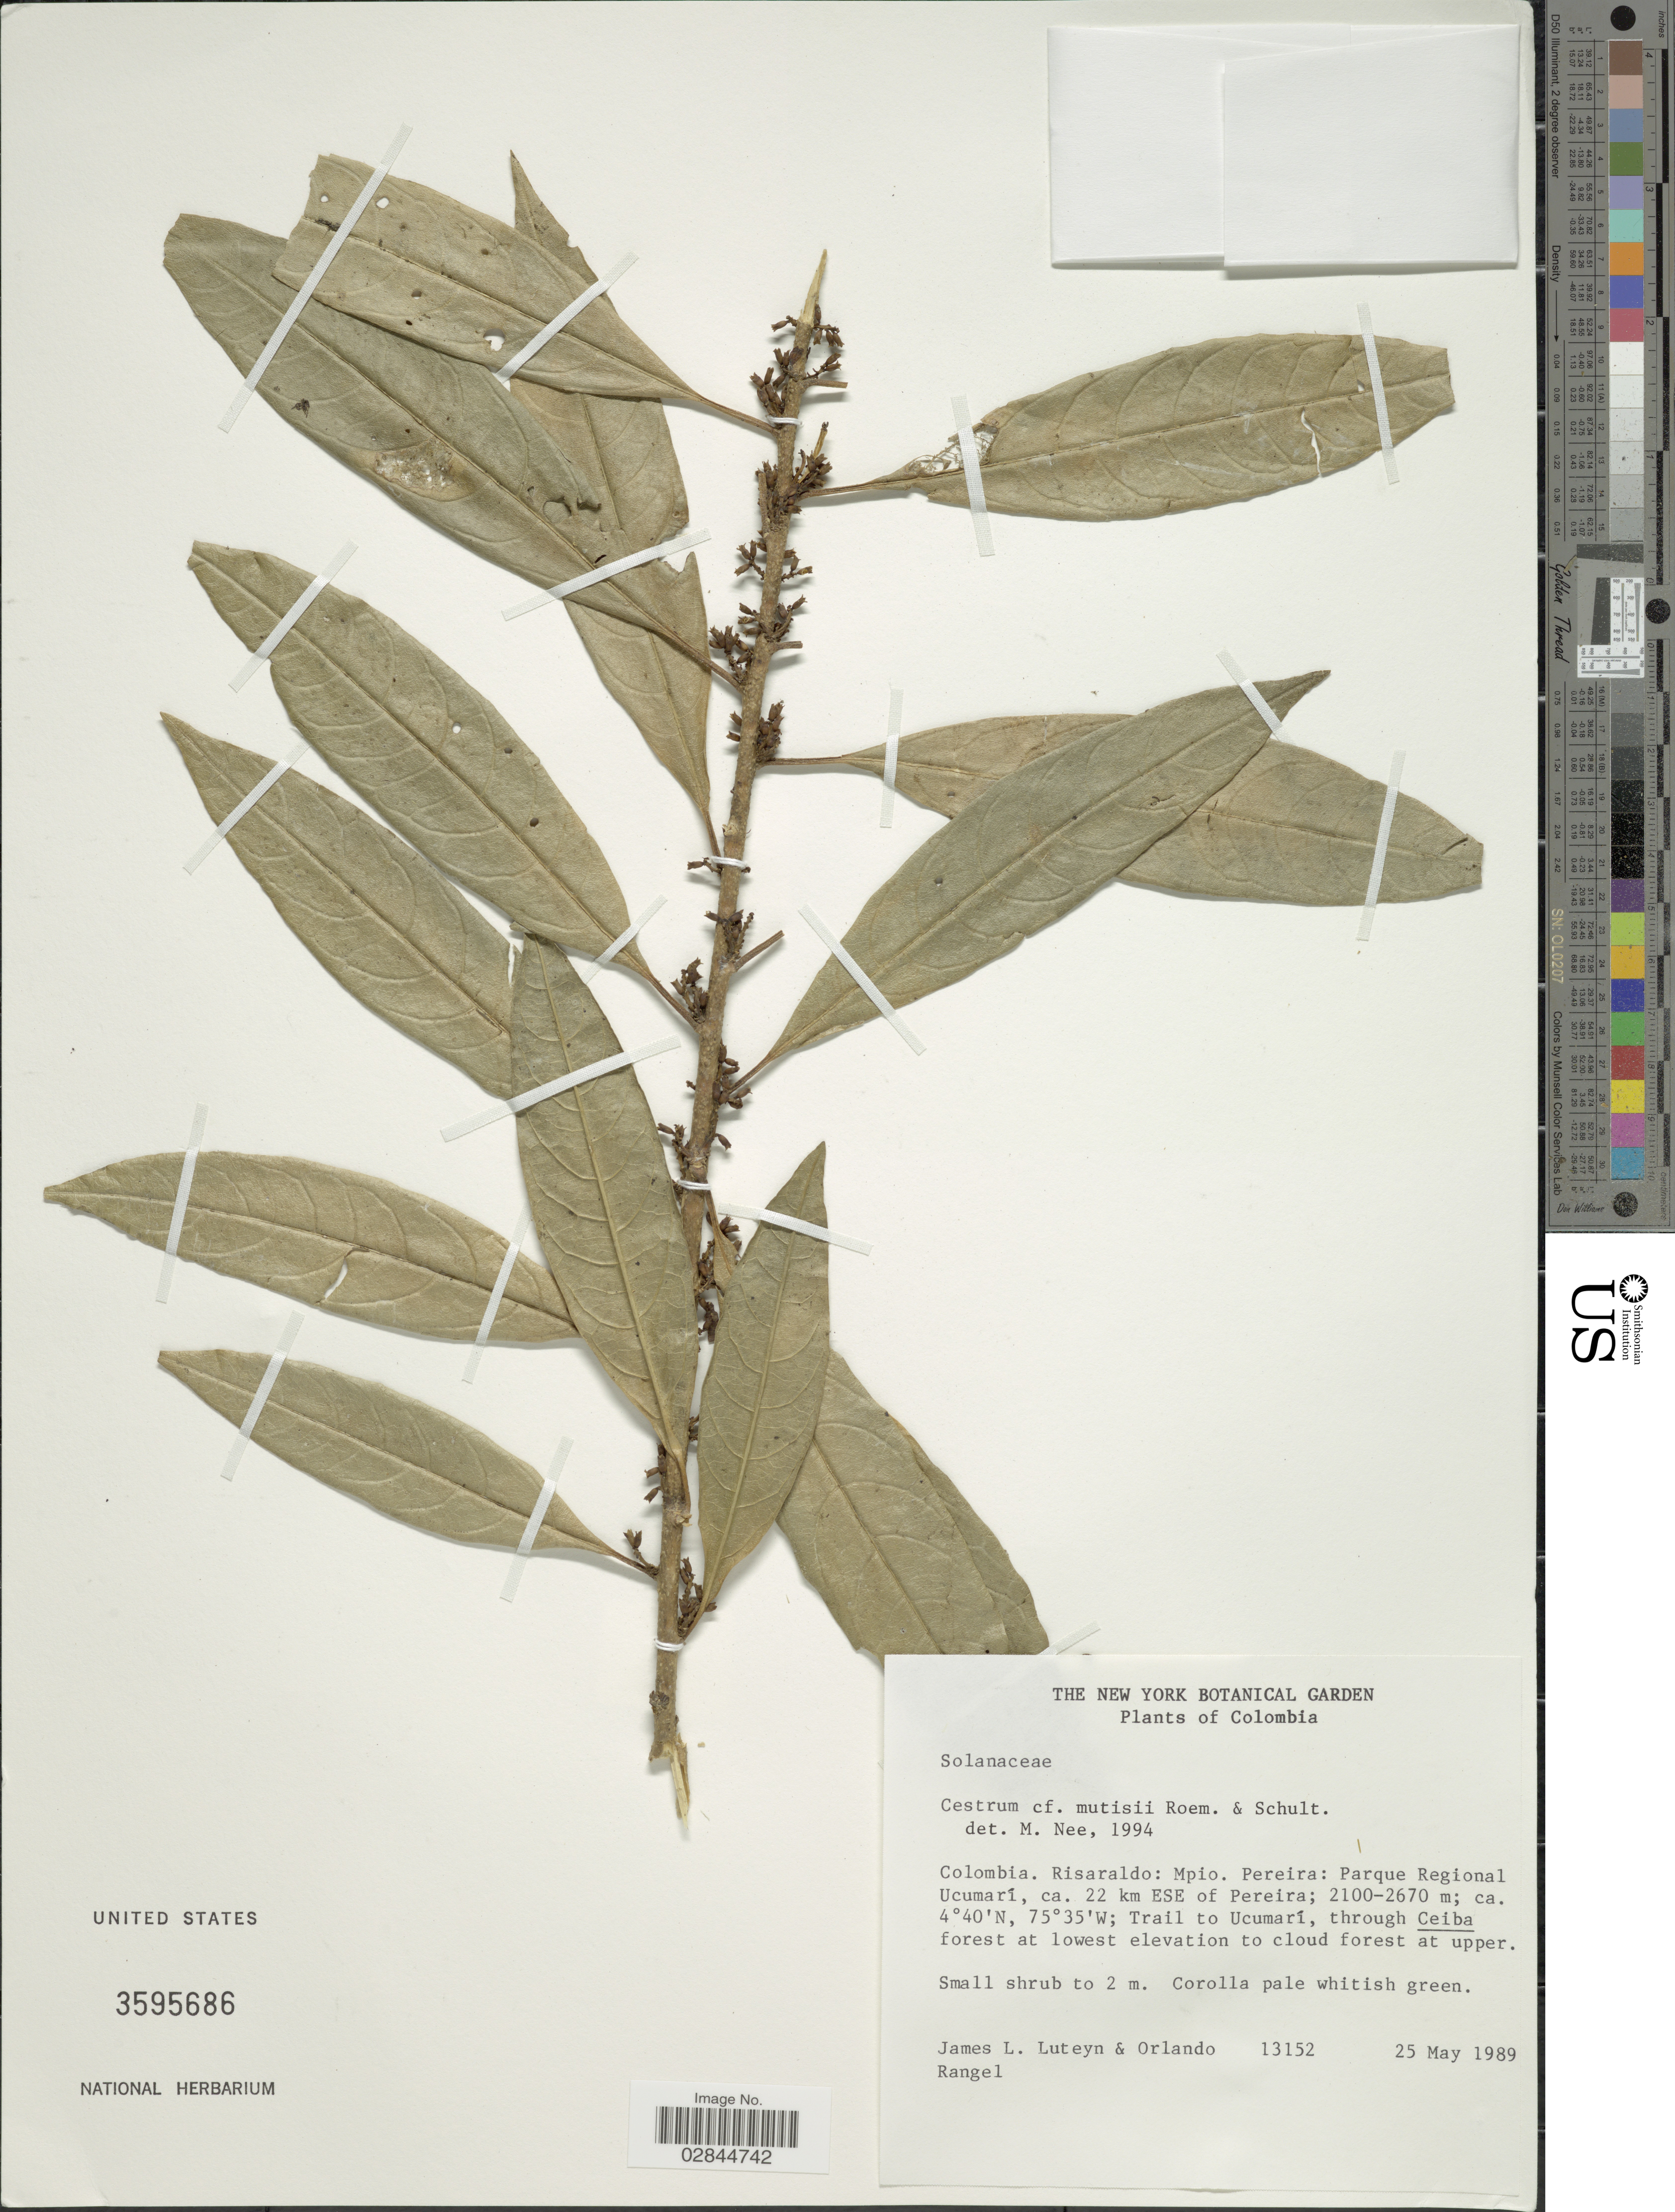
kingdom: Plantae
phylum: Tracheophyta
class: Magnoliopsida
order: Solanales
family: Solanaceae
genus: Cestrum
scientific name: Cestrum mutisii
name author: Willd. ex Roem. & Schult.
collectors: J. L. Luteyn & O. Rangel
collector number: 13152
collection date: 1989-05-25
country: Colombia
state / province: Risaralda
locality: Risaraldo: Mpio. Pereira: Parque Regional Ucumarí, ca. 22 km ESE of Pereira. Trail to Ucumarí, through Ceiba forest at lowest elevation to cloud forest at upper.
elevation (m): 2100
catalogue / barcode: US 3595686